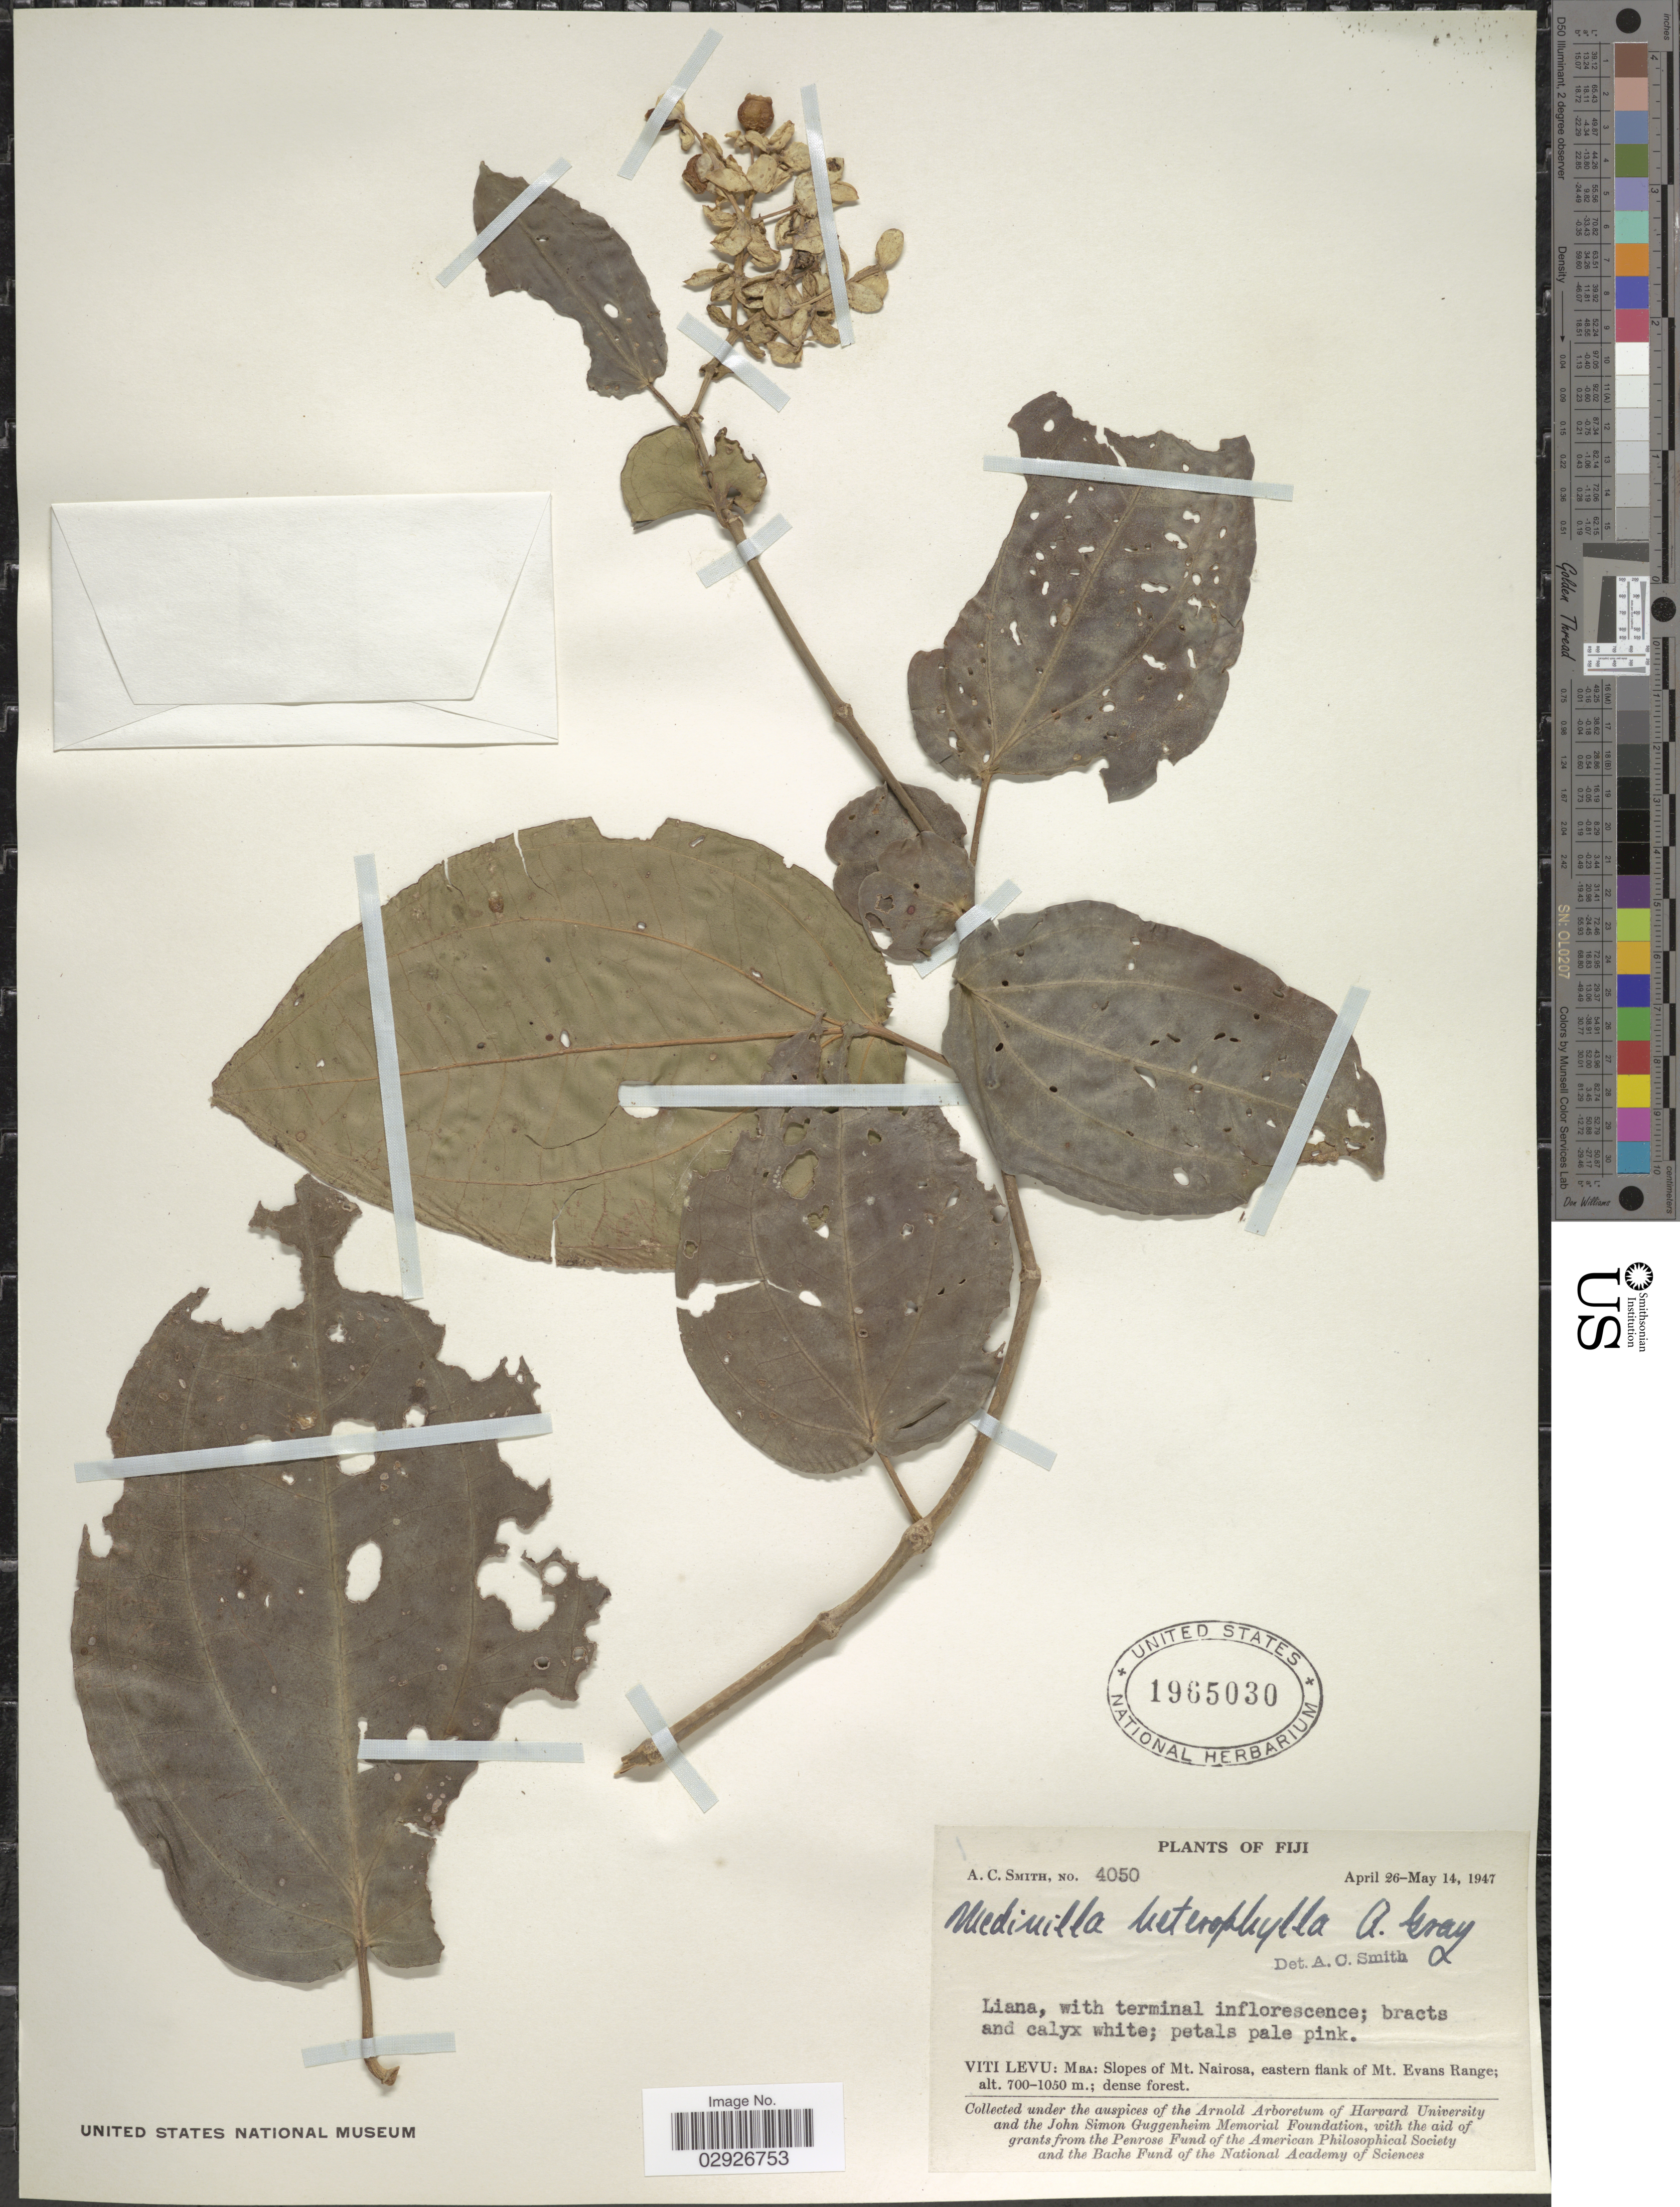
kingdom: Plantae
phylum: Tracheophyta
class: Magnoliopsida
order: Myrtales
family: Melastomataceae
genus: Medinilla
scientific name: Medinilla heterophylla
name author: A. Gray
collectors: A. C. Smith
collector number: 4050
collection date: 1947-04-26/1947-05-14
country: Fiji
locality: Viti Levu: Mba: Slopes of Mt. Nairosa, eastern flank of Mt. Evans Range.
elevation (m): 700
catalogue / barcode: US 1965030